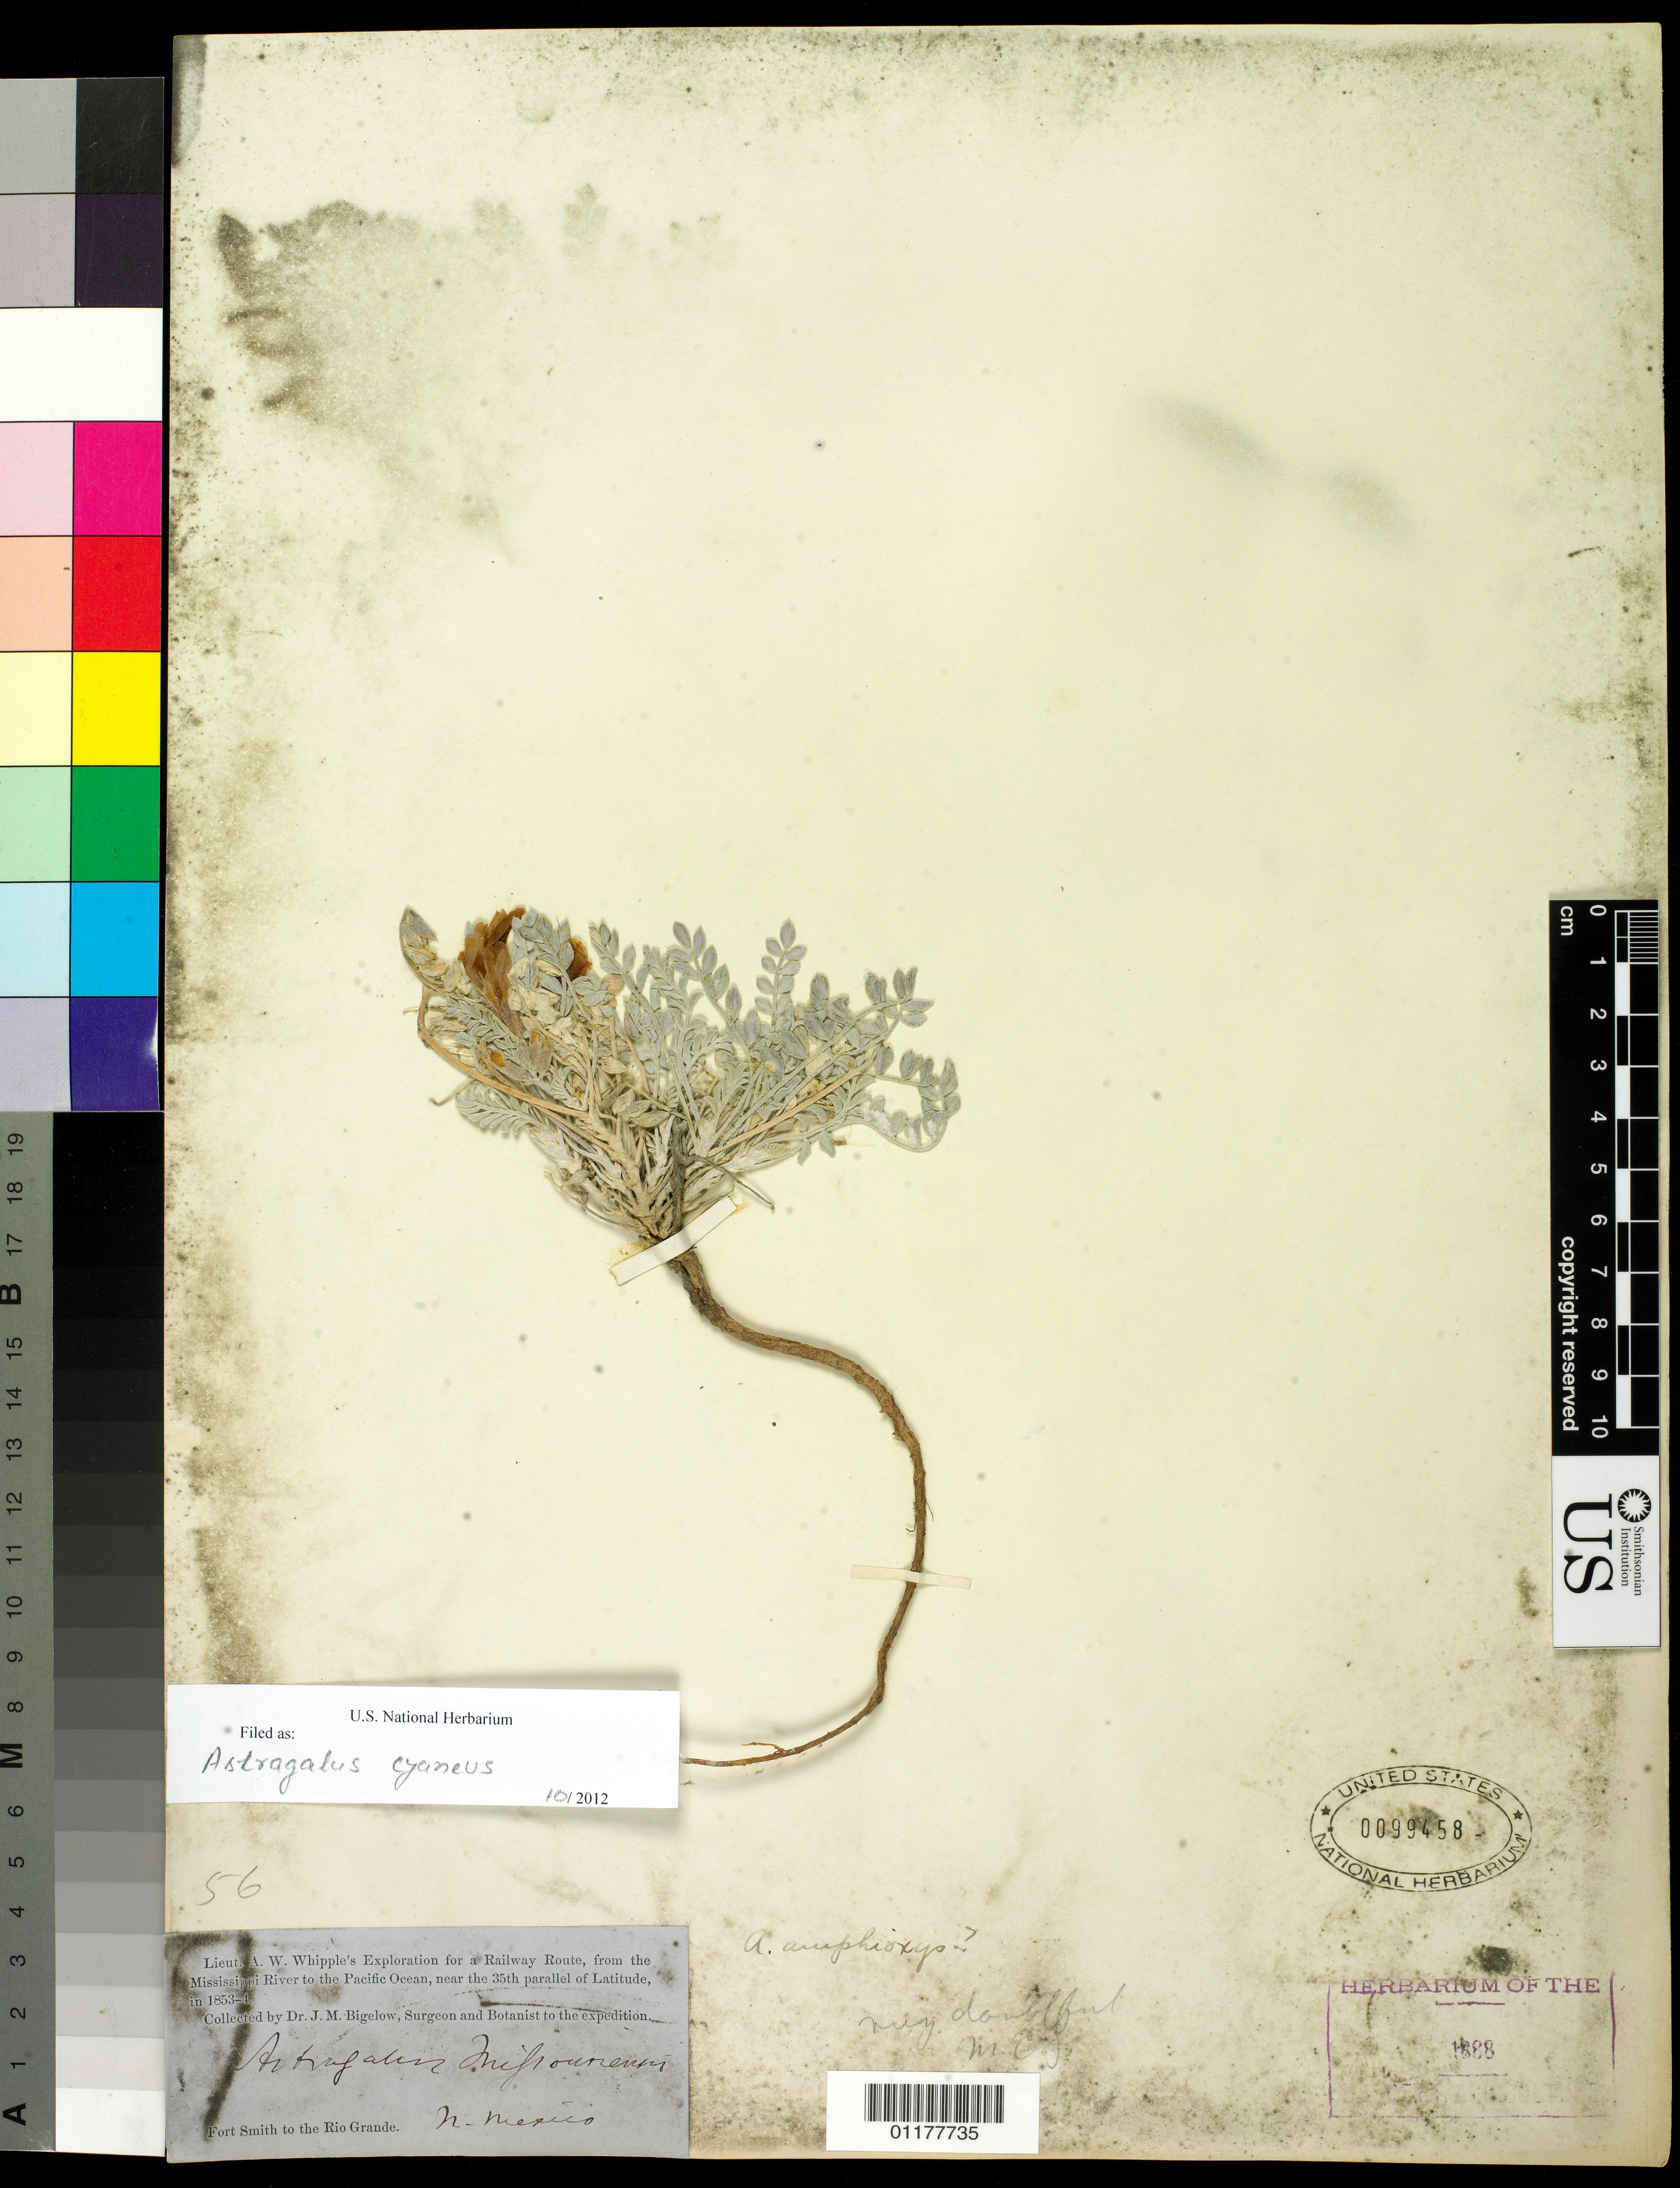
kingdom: Plantae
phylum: Tracheophyta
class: Magnoliopsida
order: Fabales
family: Fabaceae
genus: Astragalus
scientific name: Astragalus cyaneus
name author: A. Gray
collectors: J. M. Bigelow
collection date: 1853/1854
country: United States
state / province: New Mexico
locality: Fort Smith to the Rio Grande.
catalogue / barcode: US 99458